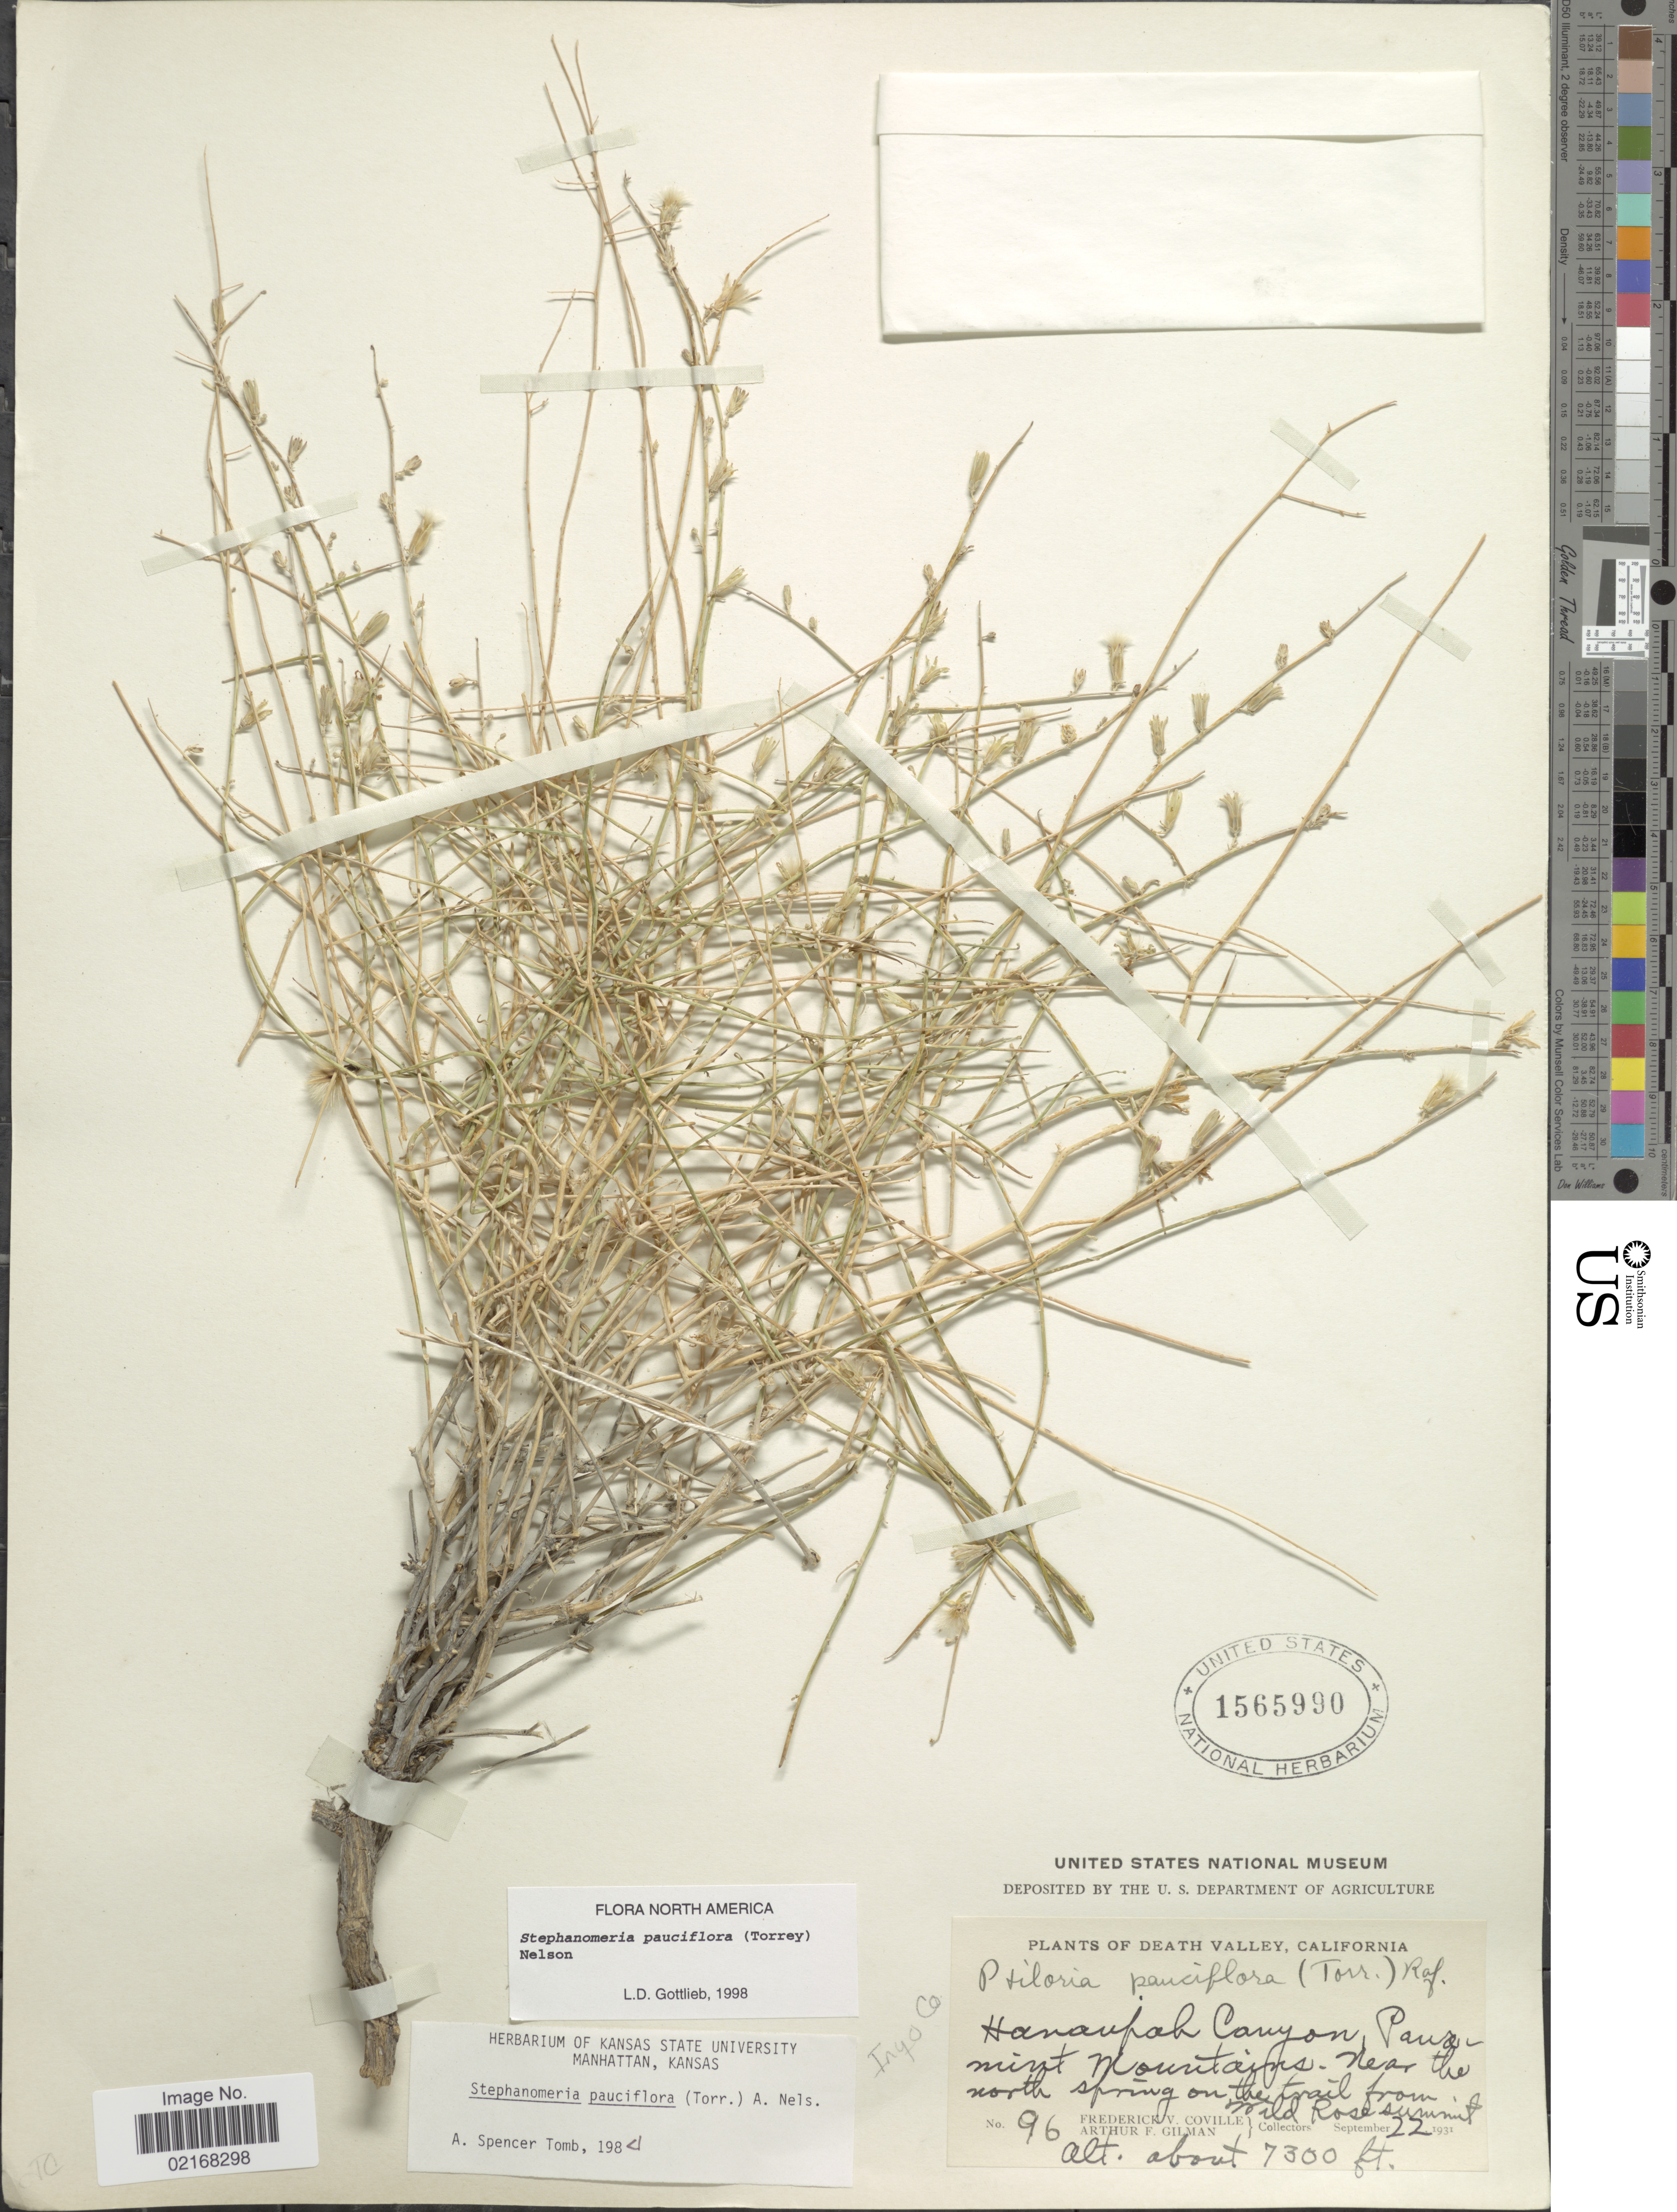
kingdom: Plantae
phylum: Tracheophyta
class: Magnoliopsida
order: Asterales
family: Asteraceae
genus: Stephanomeria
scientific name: Stephanomeria pauciflora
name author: (Torr.) A. Nelson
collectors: F. V. Coville & A. Gilman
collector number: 96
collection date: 1931-09-22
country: United States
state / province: California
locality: Death Valley, California. Hanaupah Canyon, Panamint Mountains. Near the north spring on the trail from Wild Rose summit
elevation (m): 2225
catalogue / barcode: US 1565990